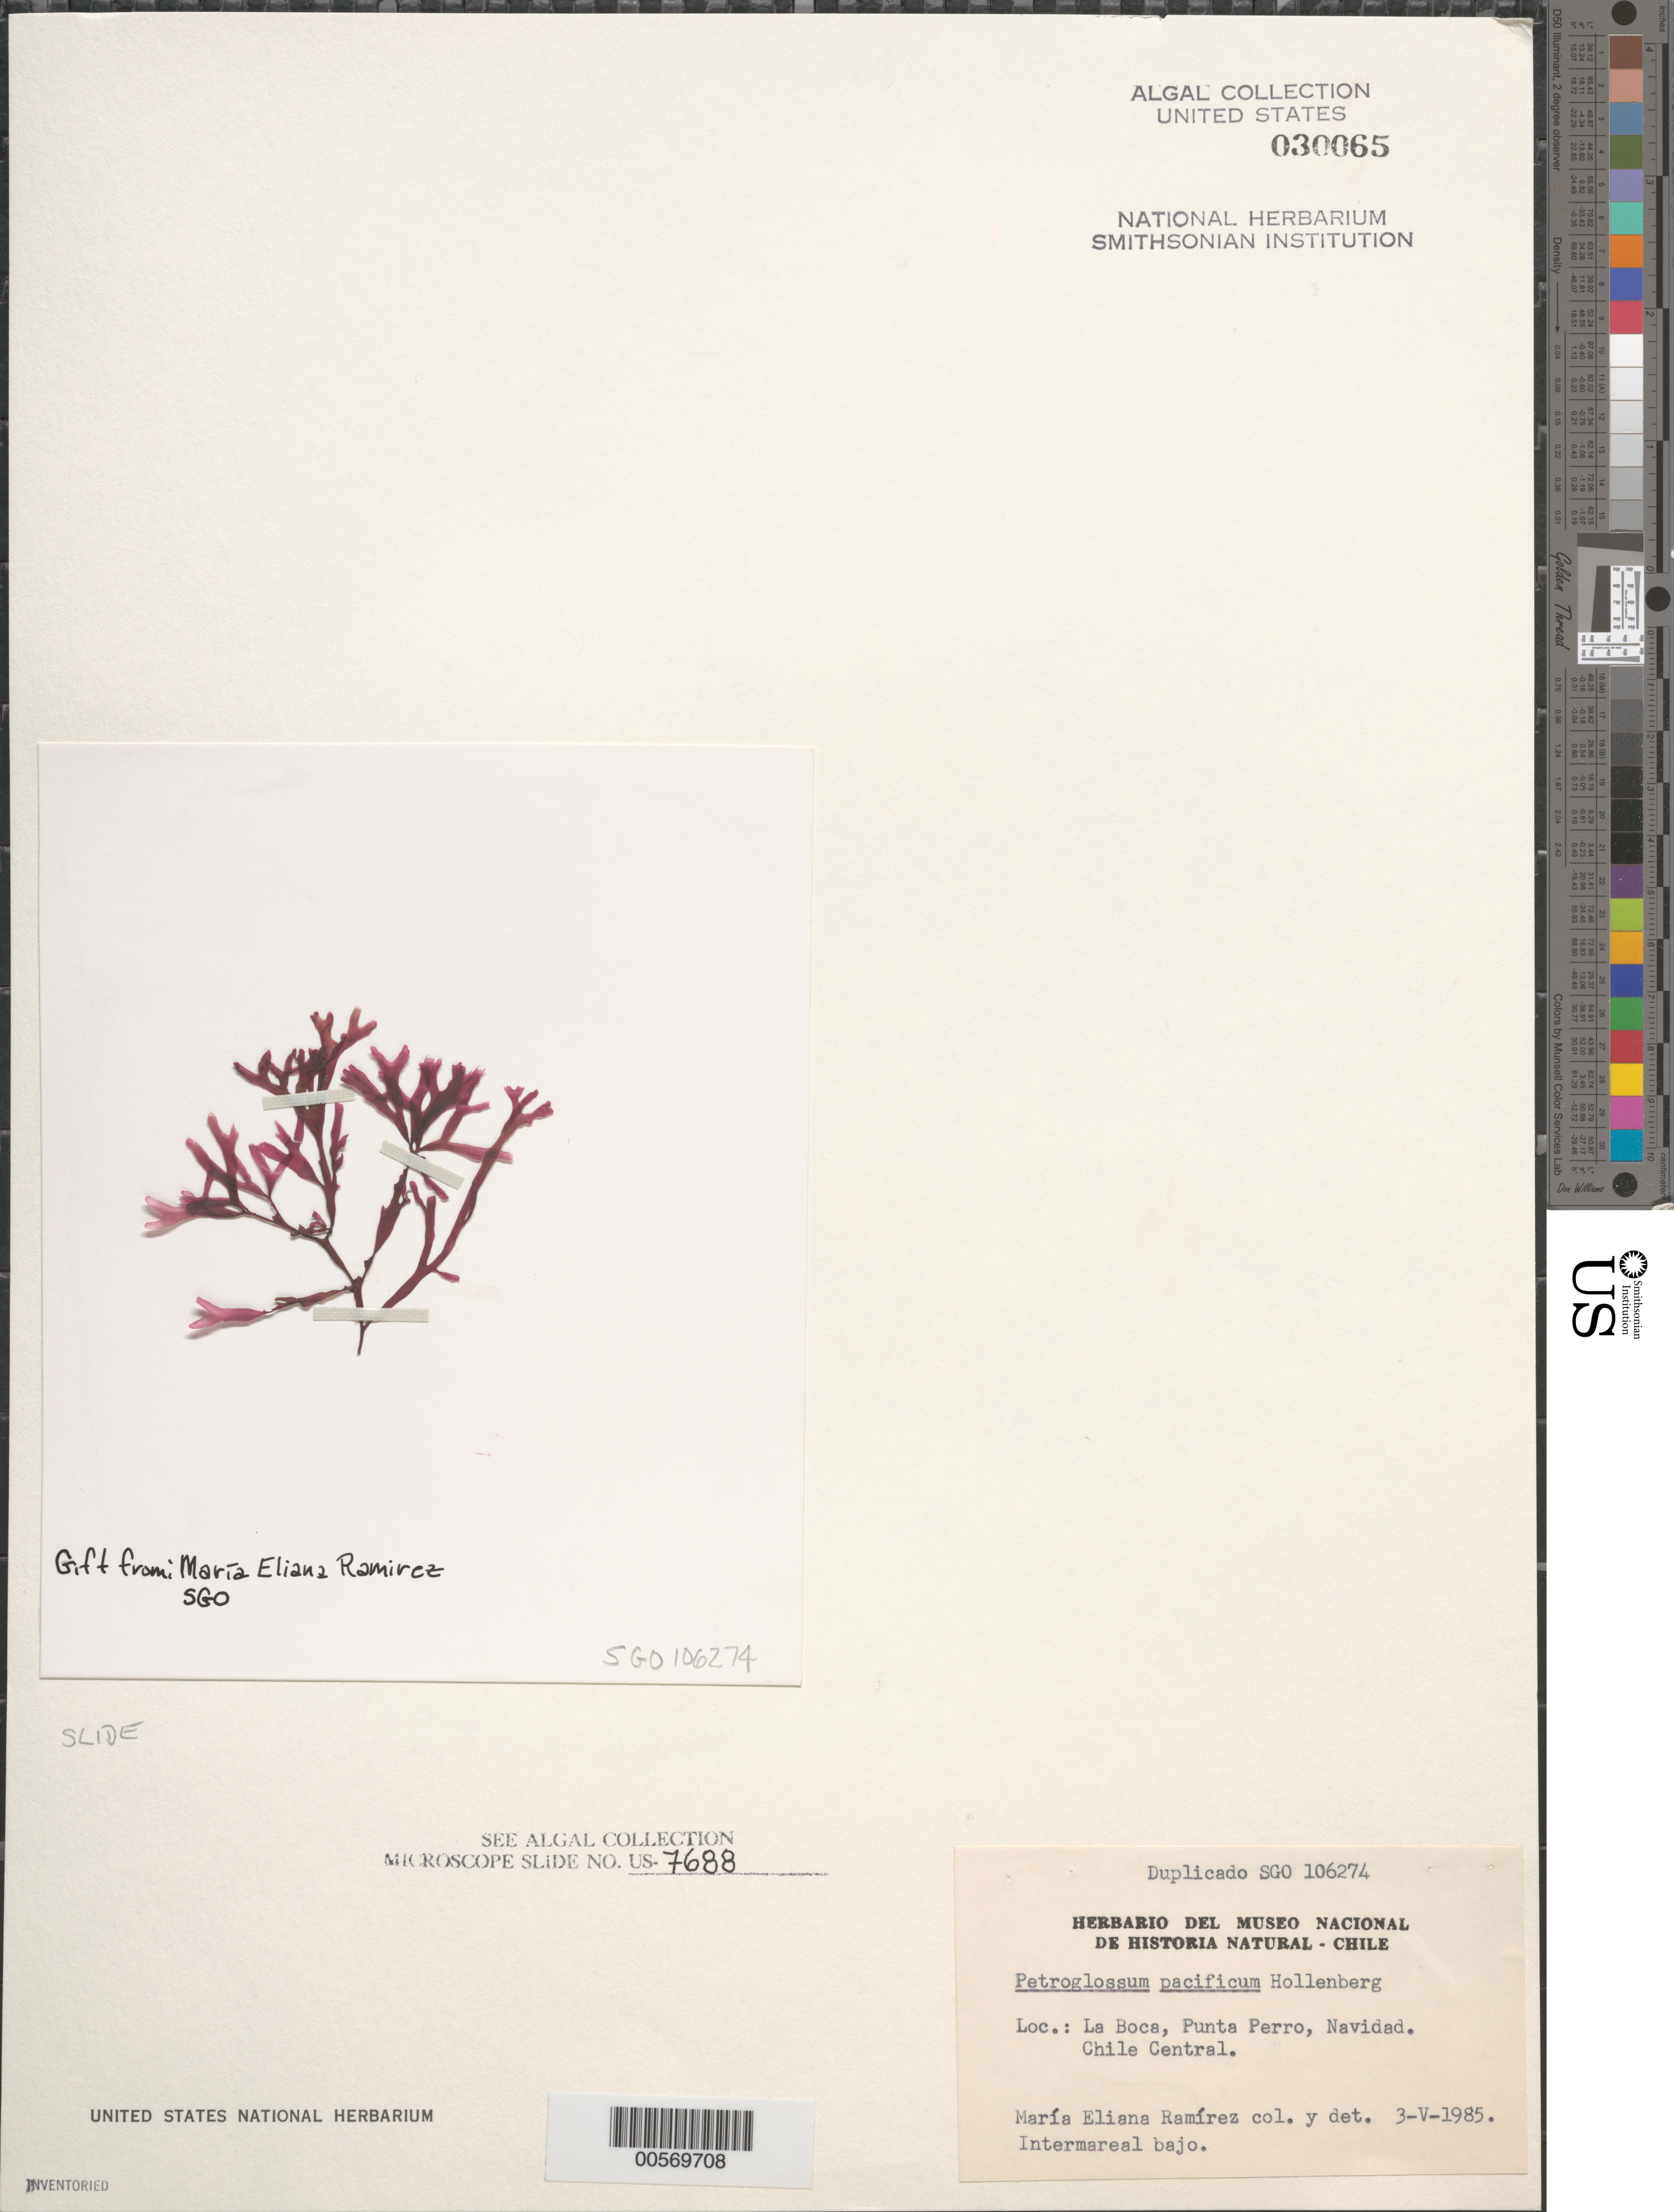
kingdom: Plantae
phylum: Rhodophyta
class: Florideophyceae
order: Gigartinales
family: Phyllophoraceae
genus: Petroglossum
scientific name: Petroglossum pacificum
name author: Hollenb.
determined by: Ramírez, M. E.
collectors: M. E. Ramirez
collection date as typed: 03 May 1985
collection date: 1985-05-03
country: Chile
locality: La boca, punta perro, navidad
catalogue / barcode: US 30065